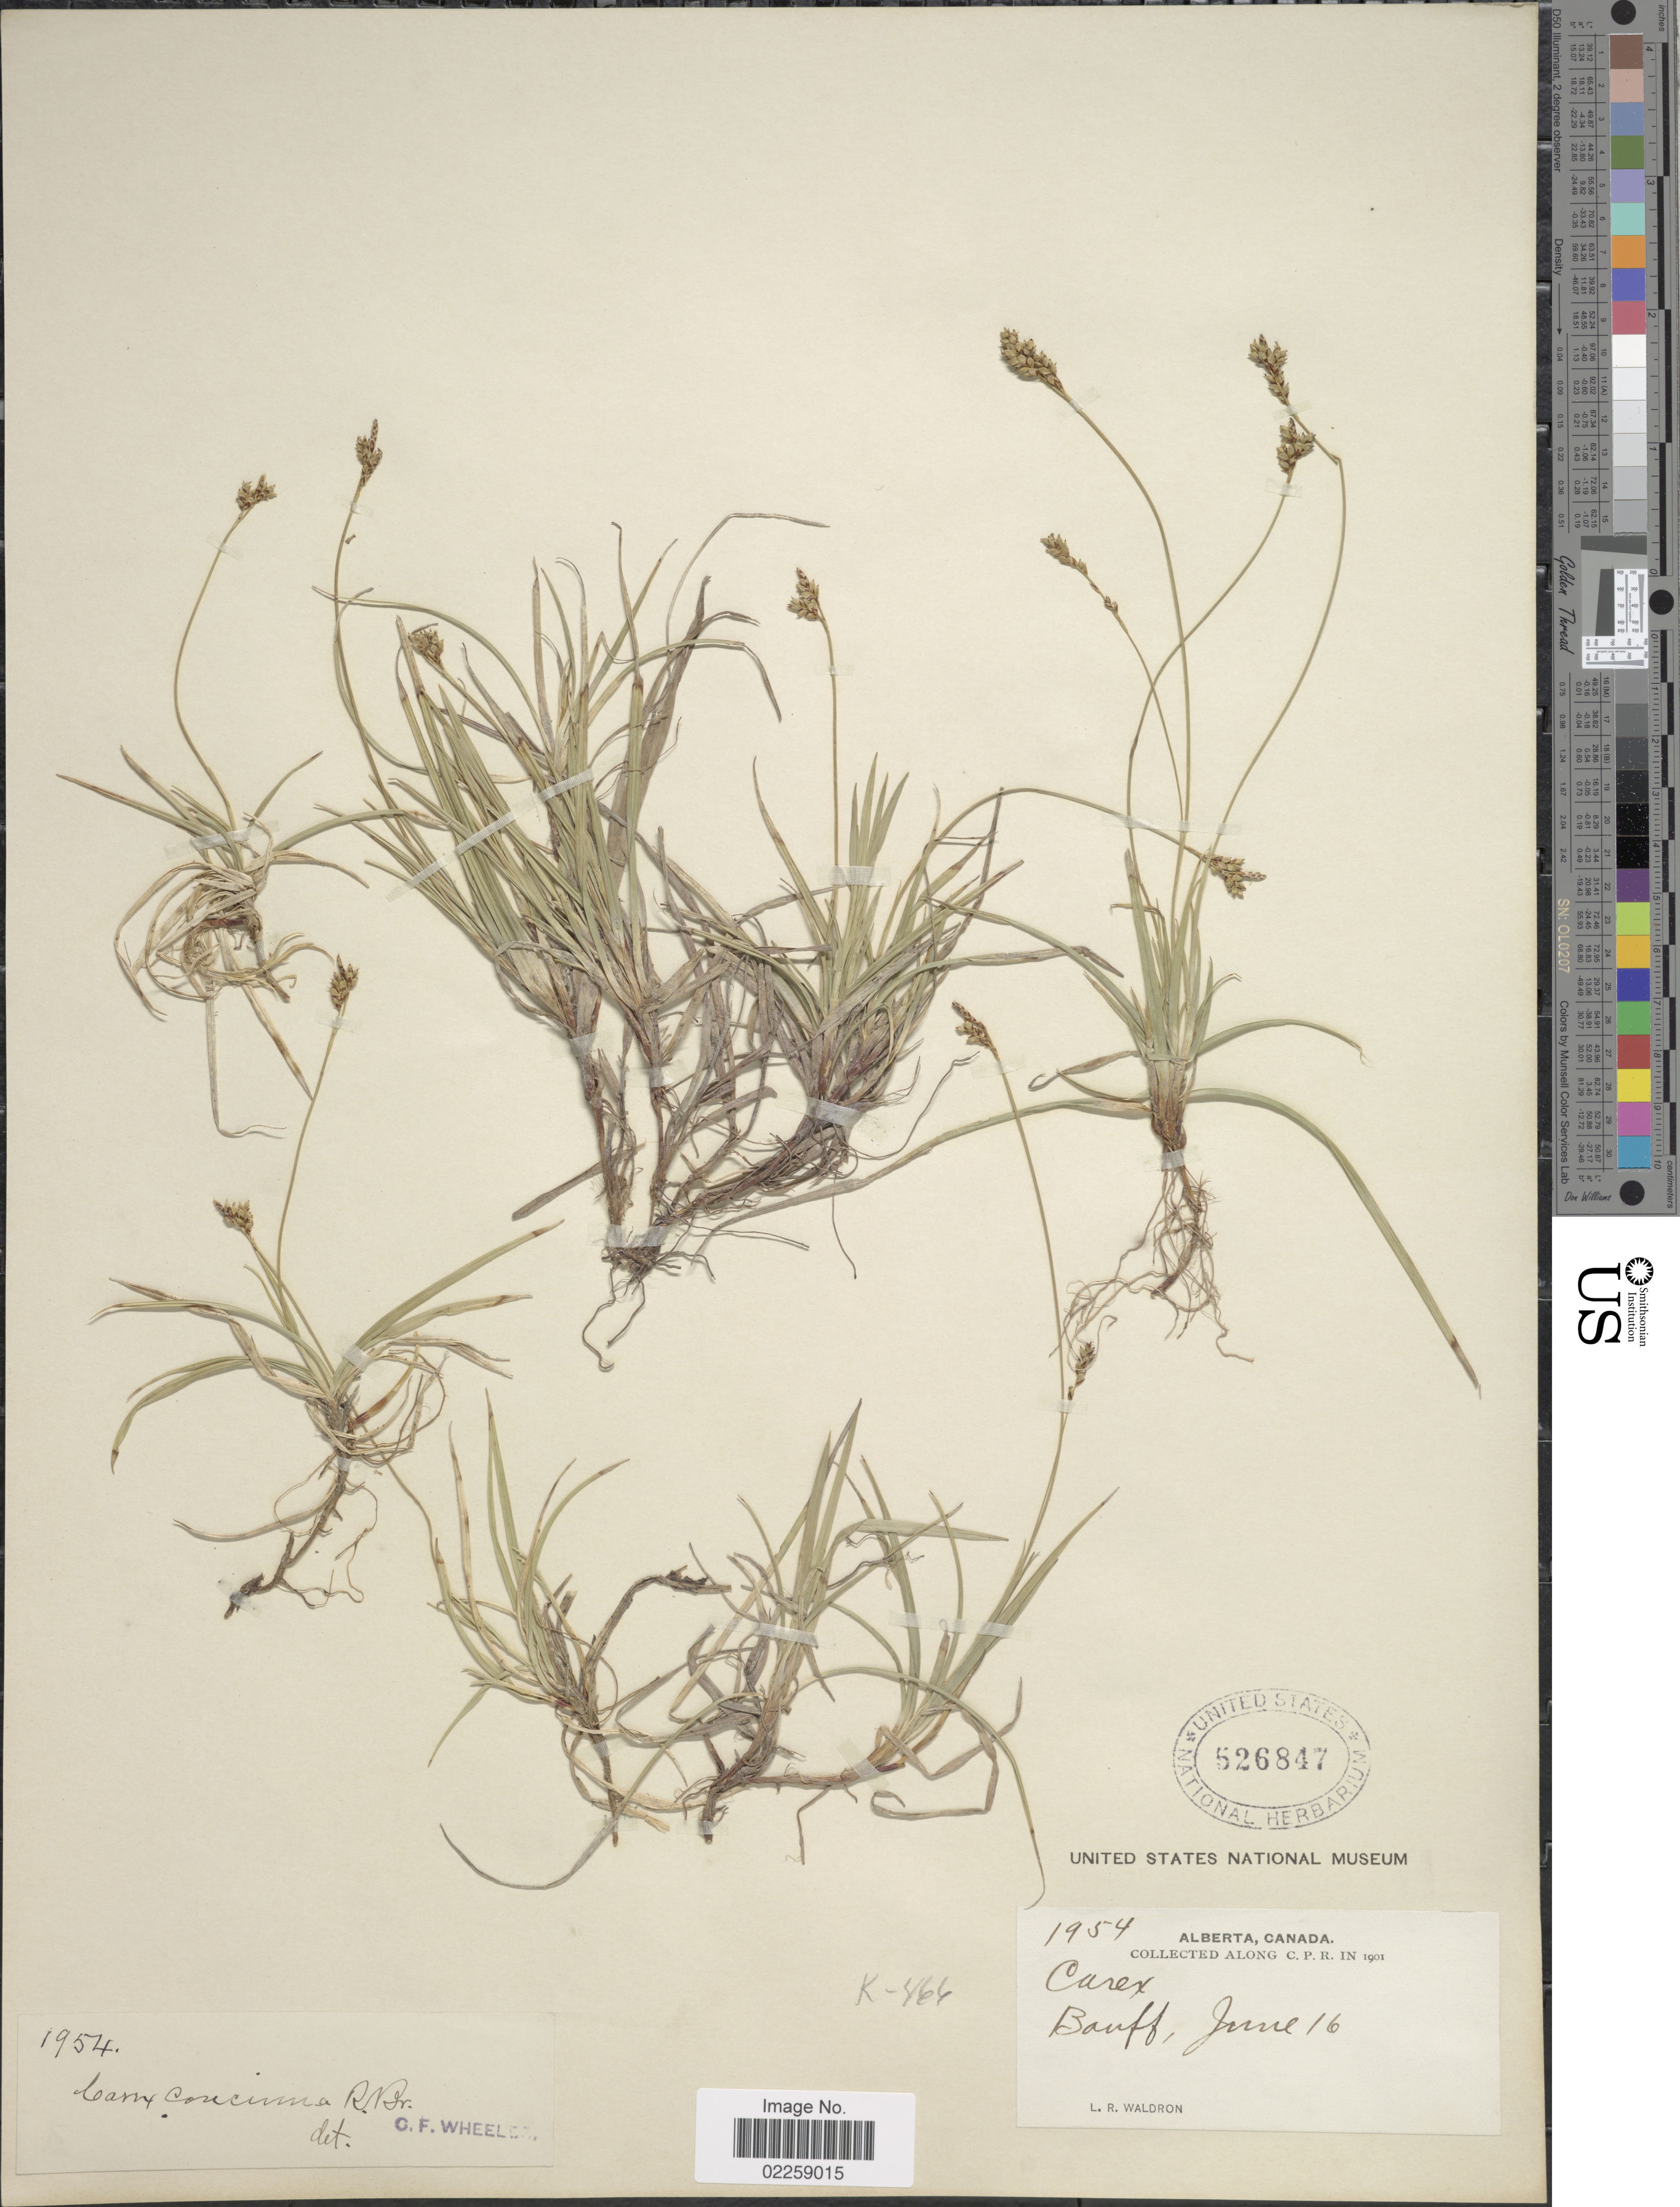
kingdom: Plantae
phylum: Tracheophyta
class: Liliopsida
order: Poales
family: Cyperaceae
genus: Carex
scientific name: Carex concinna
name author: R. Br.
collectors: L. Waldron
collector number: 1954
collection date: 1901-06-16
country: Canada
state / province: Alberta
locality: Along C.P.R., Banff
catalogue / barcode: US 526847